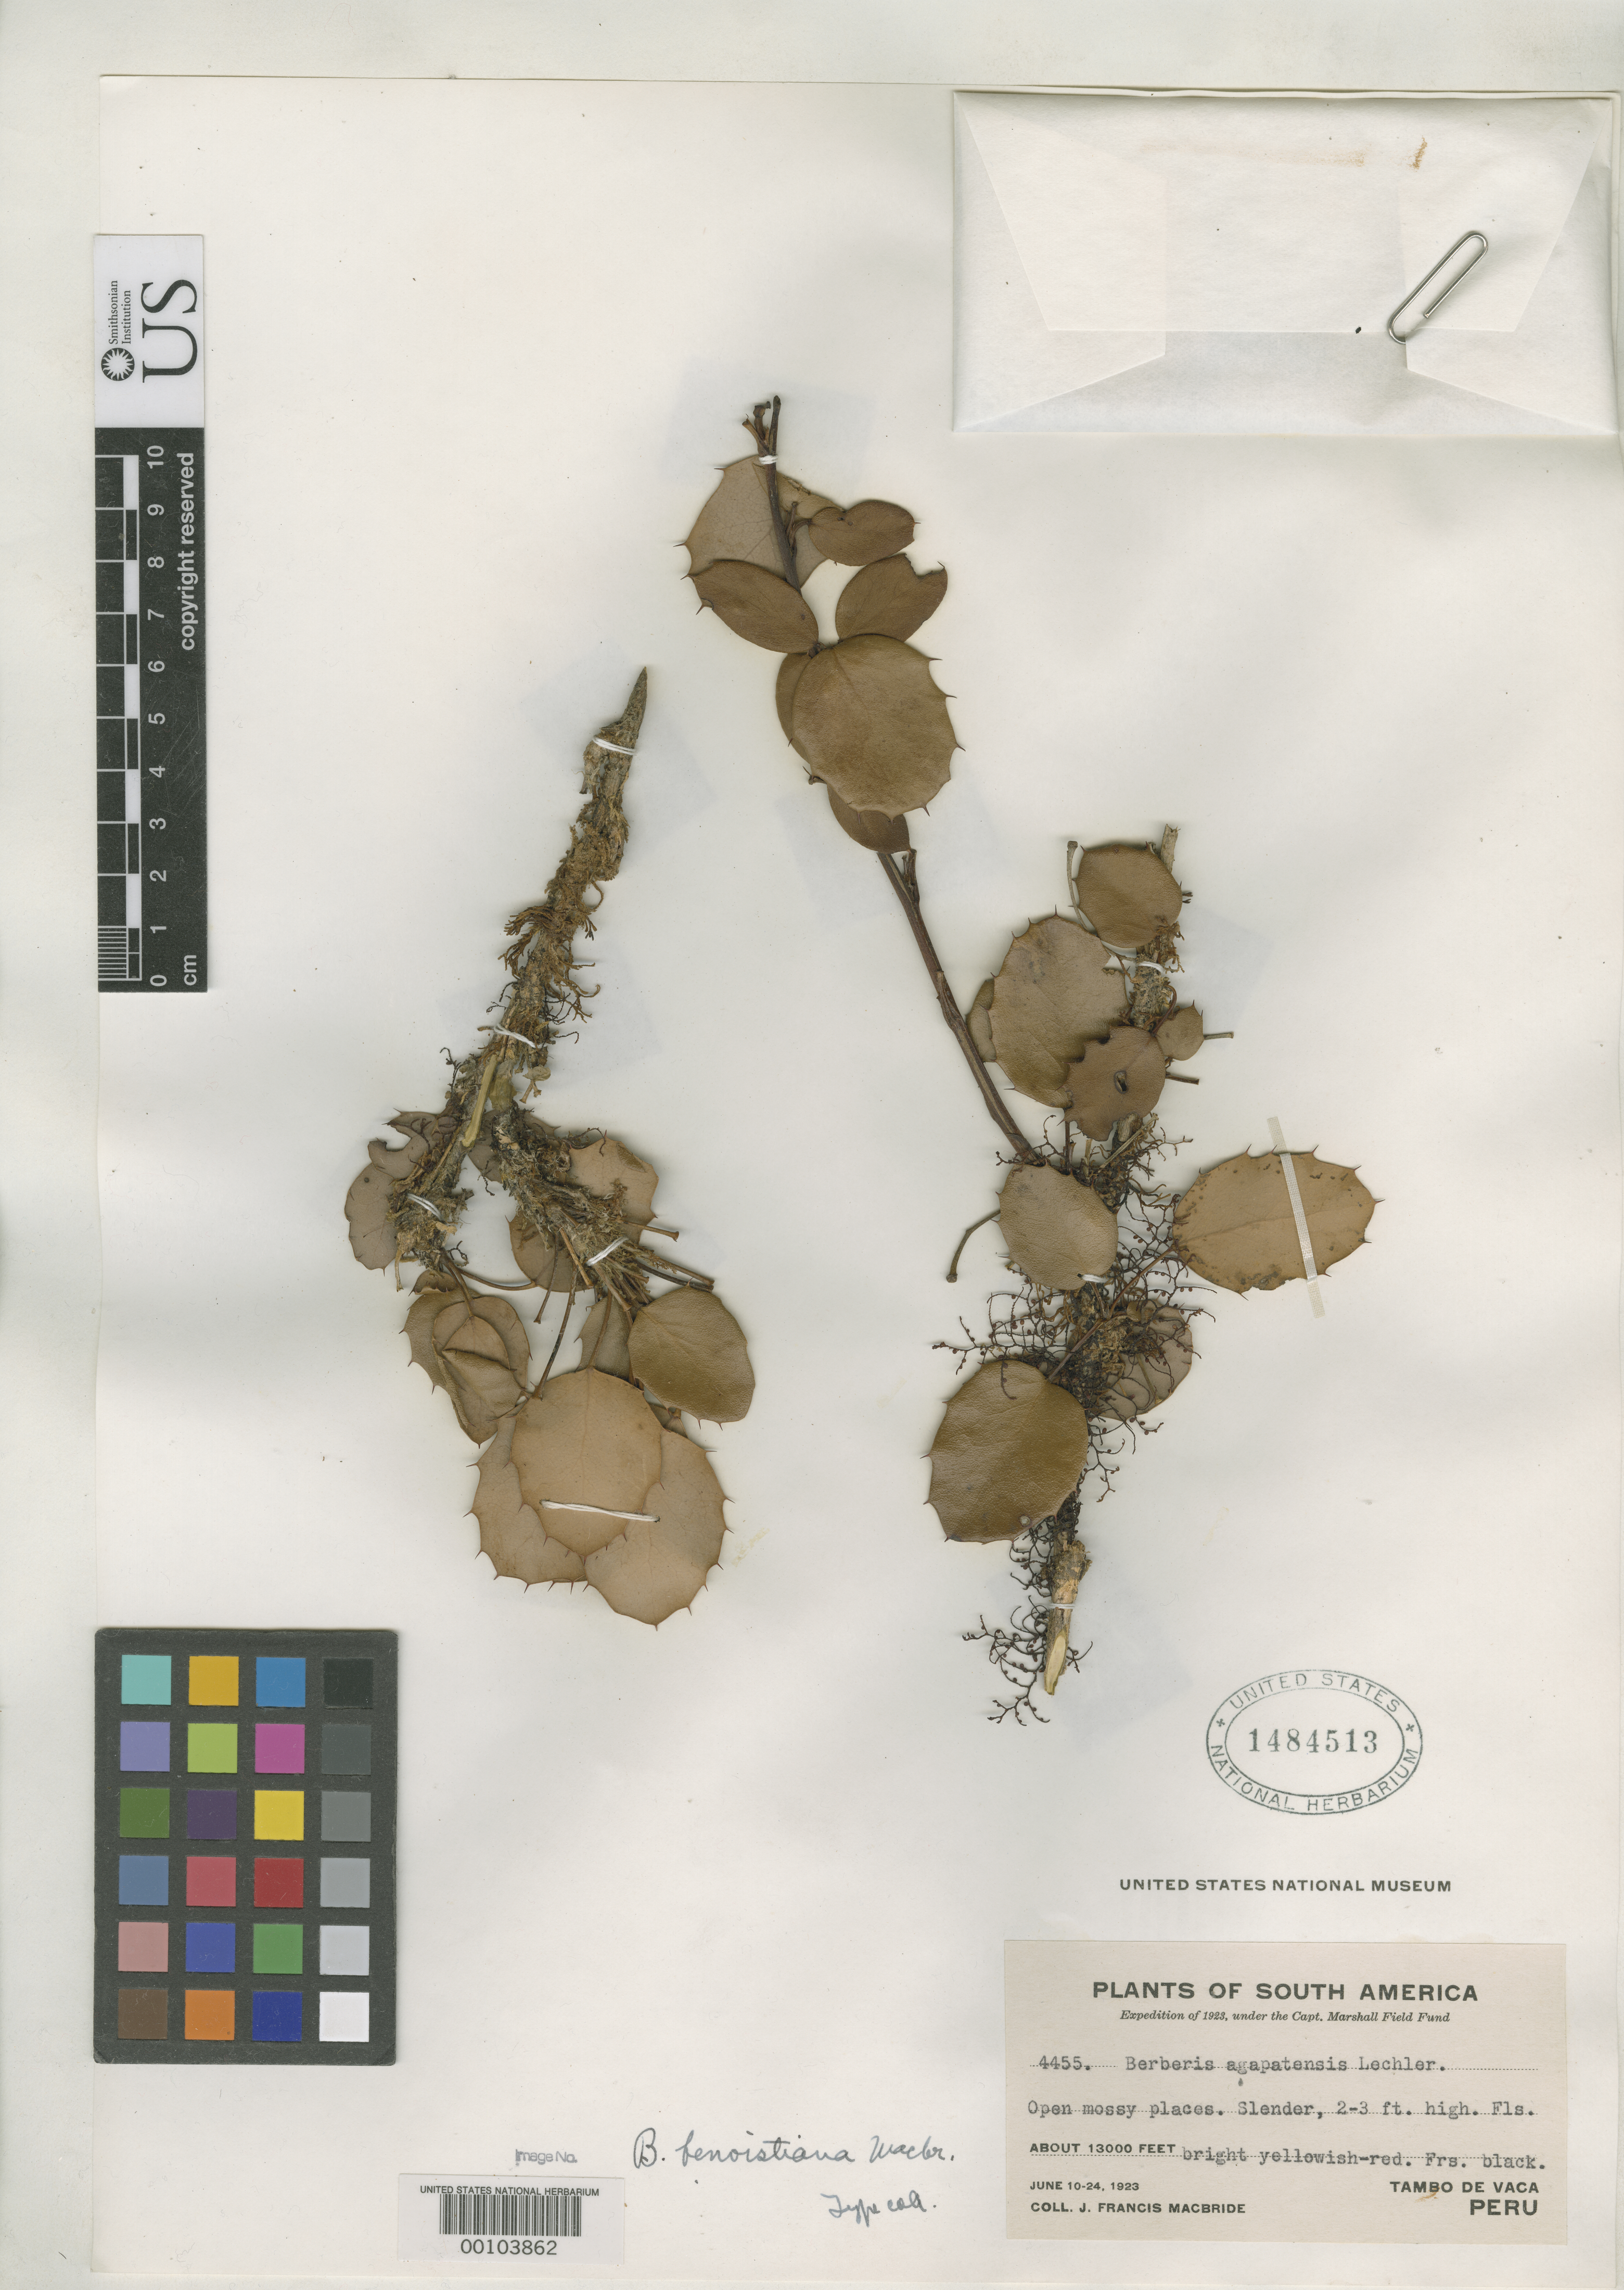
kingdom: Plantae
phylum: Tracheophyta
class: Magnoliopsida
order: Ranunculales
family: Berberidaceae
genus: Berberis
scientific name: Berberis benoistiana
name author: J.F. Macbr.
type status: Isotype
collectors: J. F. Macbride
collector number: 4455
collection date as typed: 10 Jun 1923 to 24 Jun 1923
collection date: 1923-06-10/1923-06-24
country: Peru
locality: Tambo de Vaca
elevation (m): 3962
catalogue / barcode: US 1484513